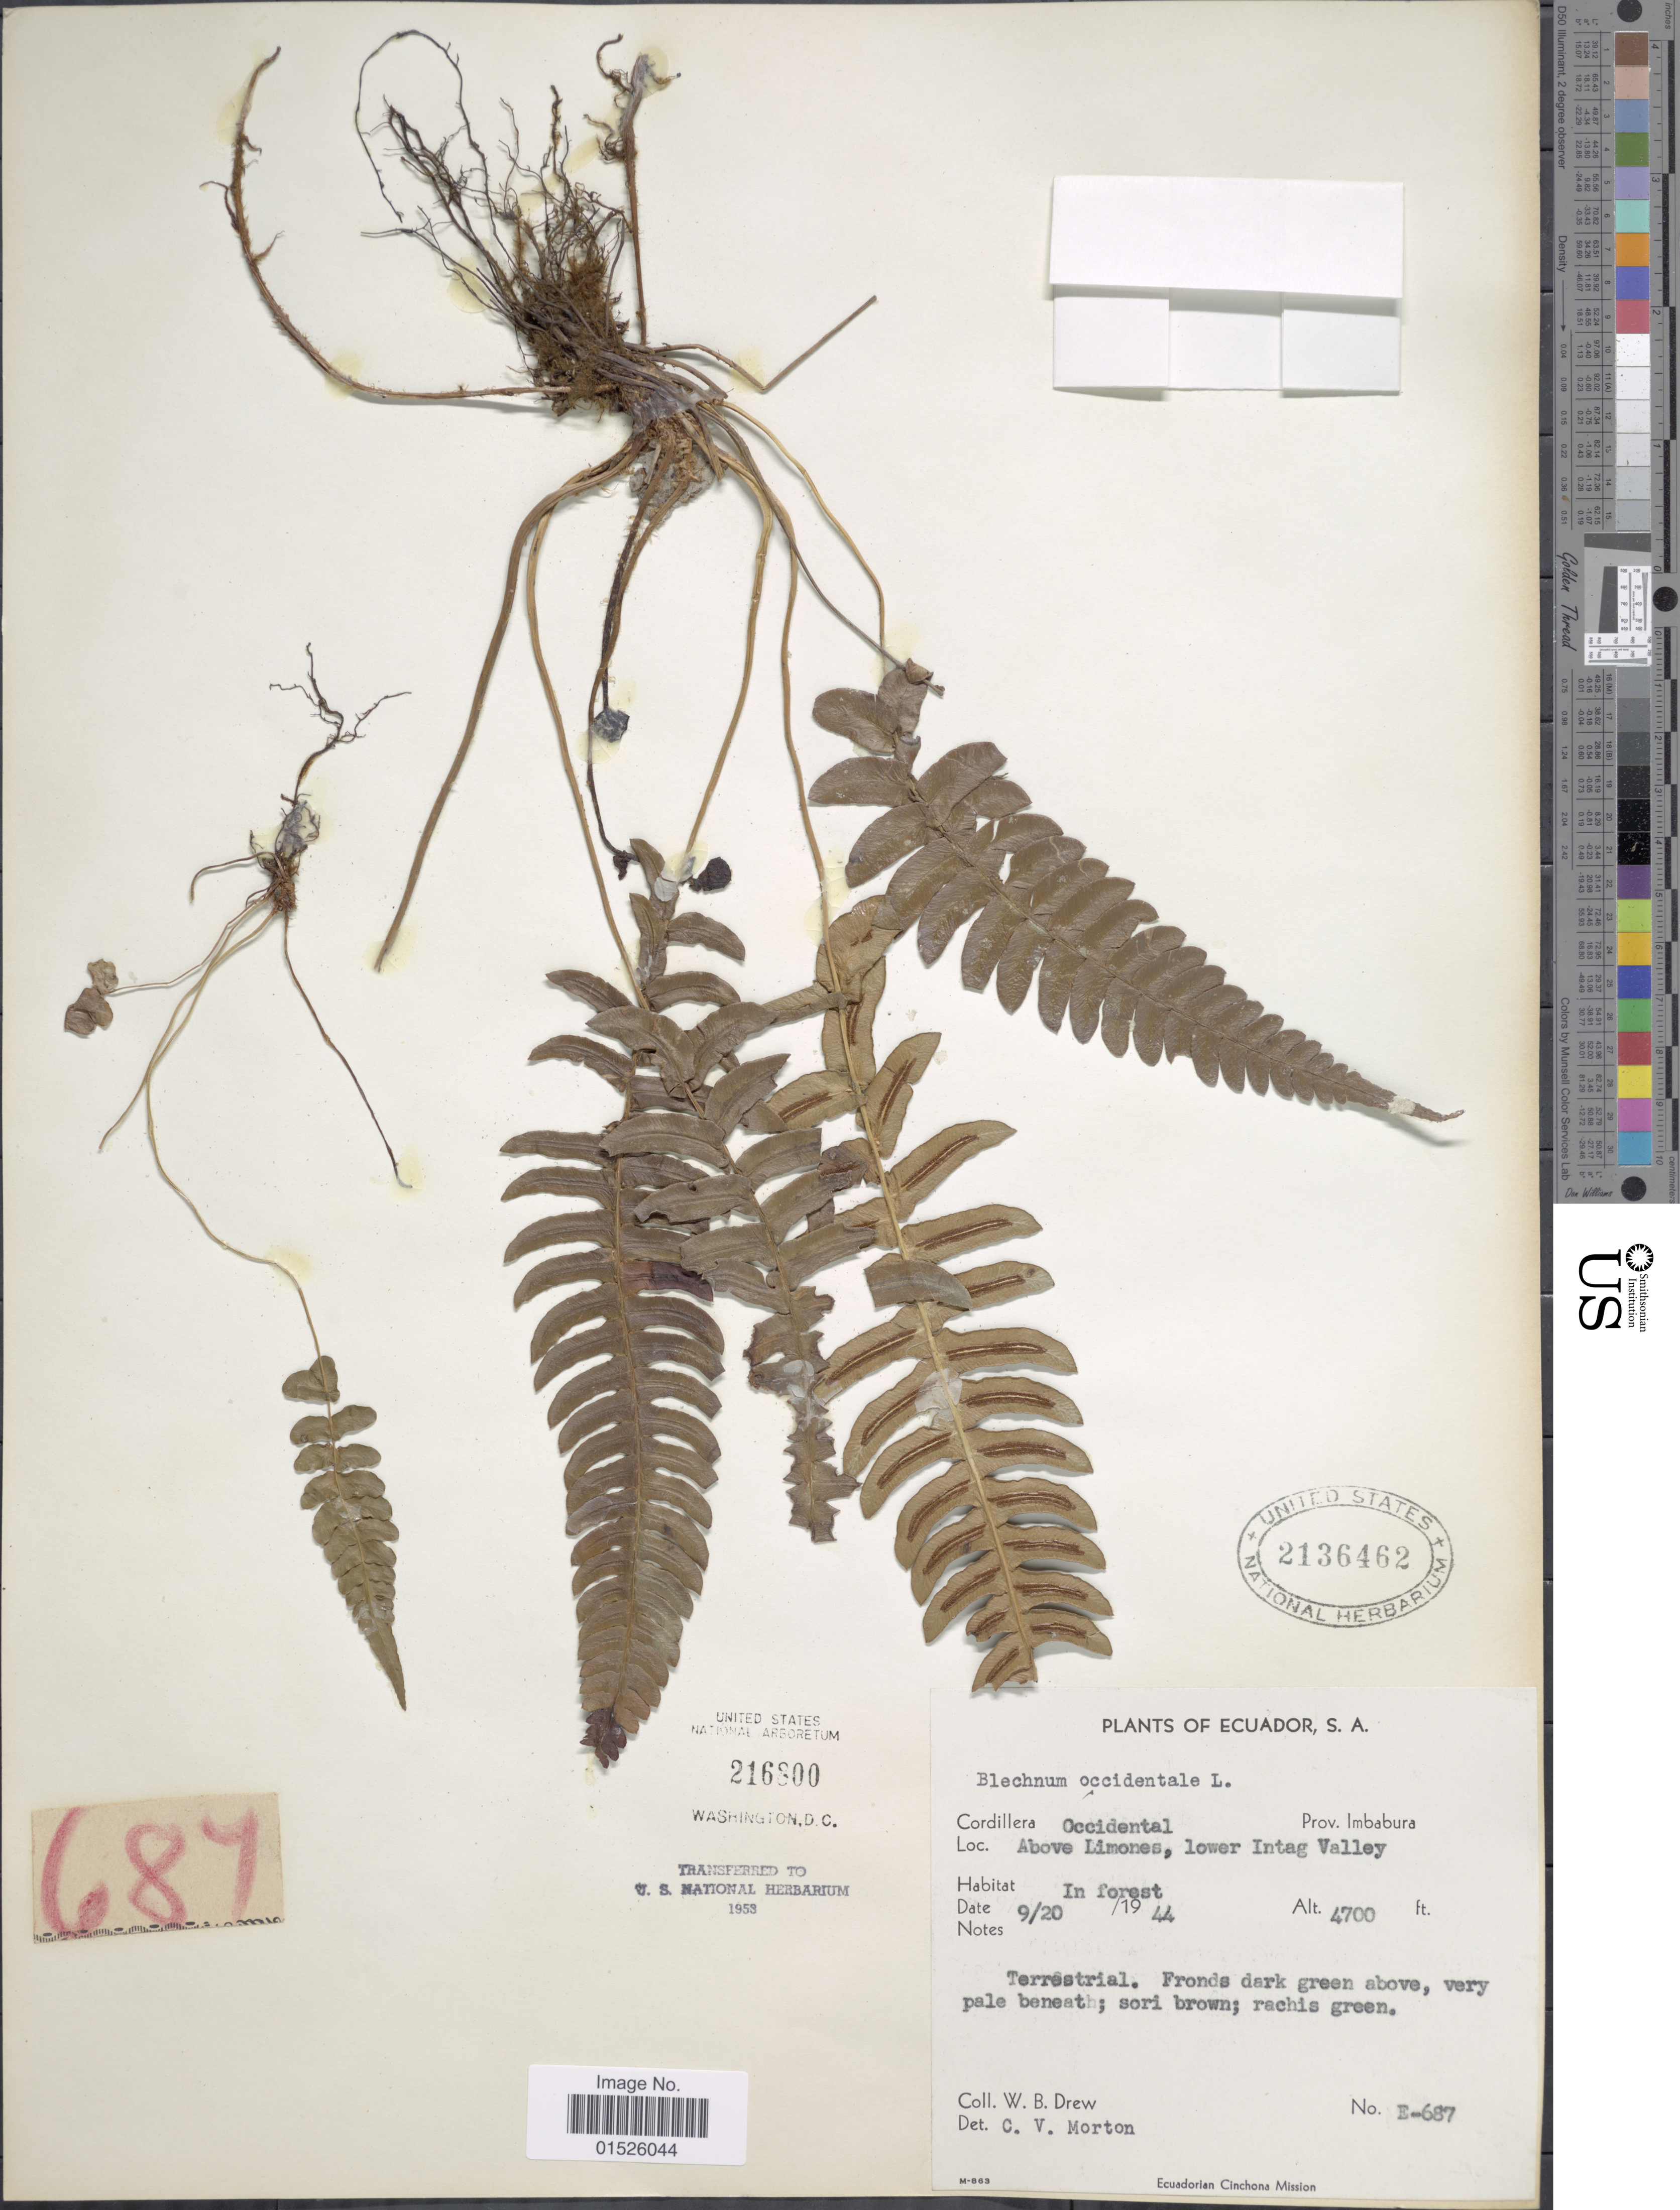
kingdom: Plantae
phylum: Tracheophyta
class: Polypodiopsida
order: Polypodiales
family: Blechnaceae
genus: Blechnum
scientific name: Blechnum glandulosum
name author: Link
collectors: W. B. Drew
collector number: E-687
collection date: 1944-09-20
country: Ecuador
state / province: Imbabura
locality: Ecuador, S. A. Cordillera Occidental, Prov. Imbabura, above Limones, lower Intag Valley.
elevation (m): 1433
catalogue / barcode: US 2136462